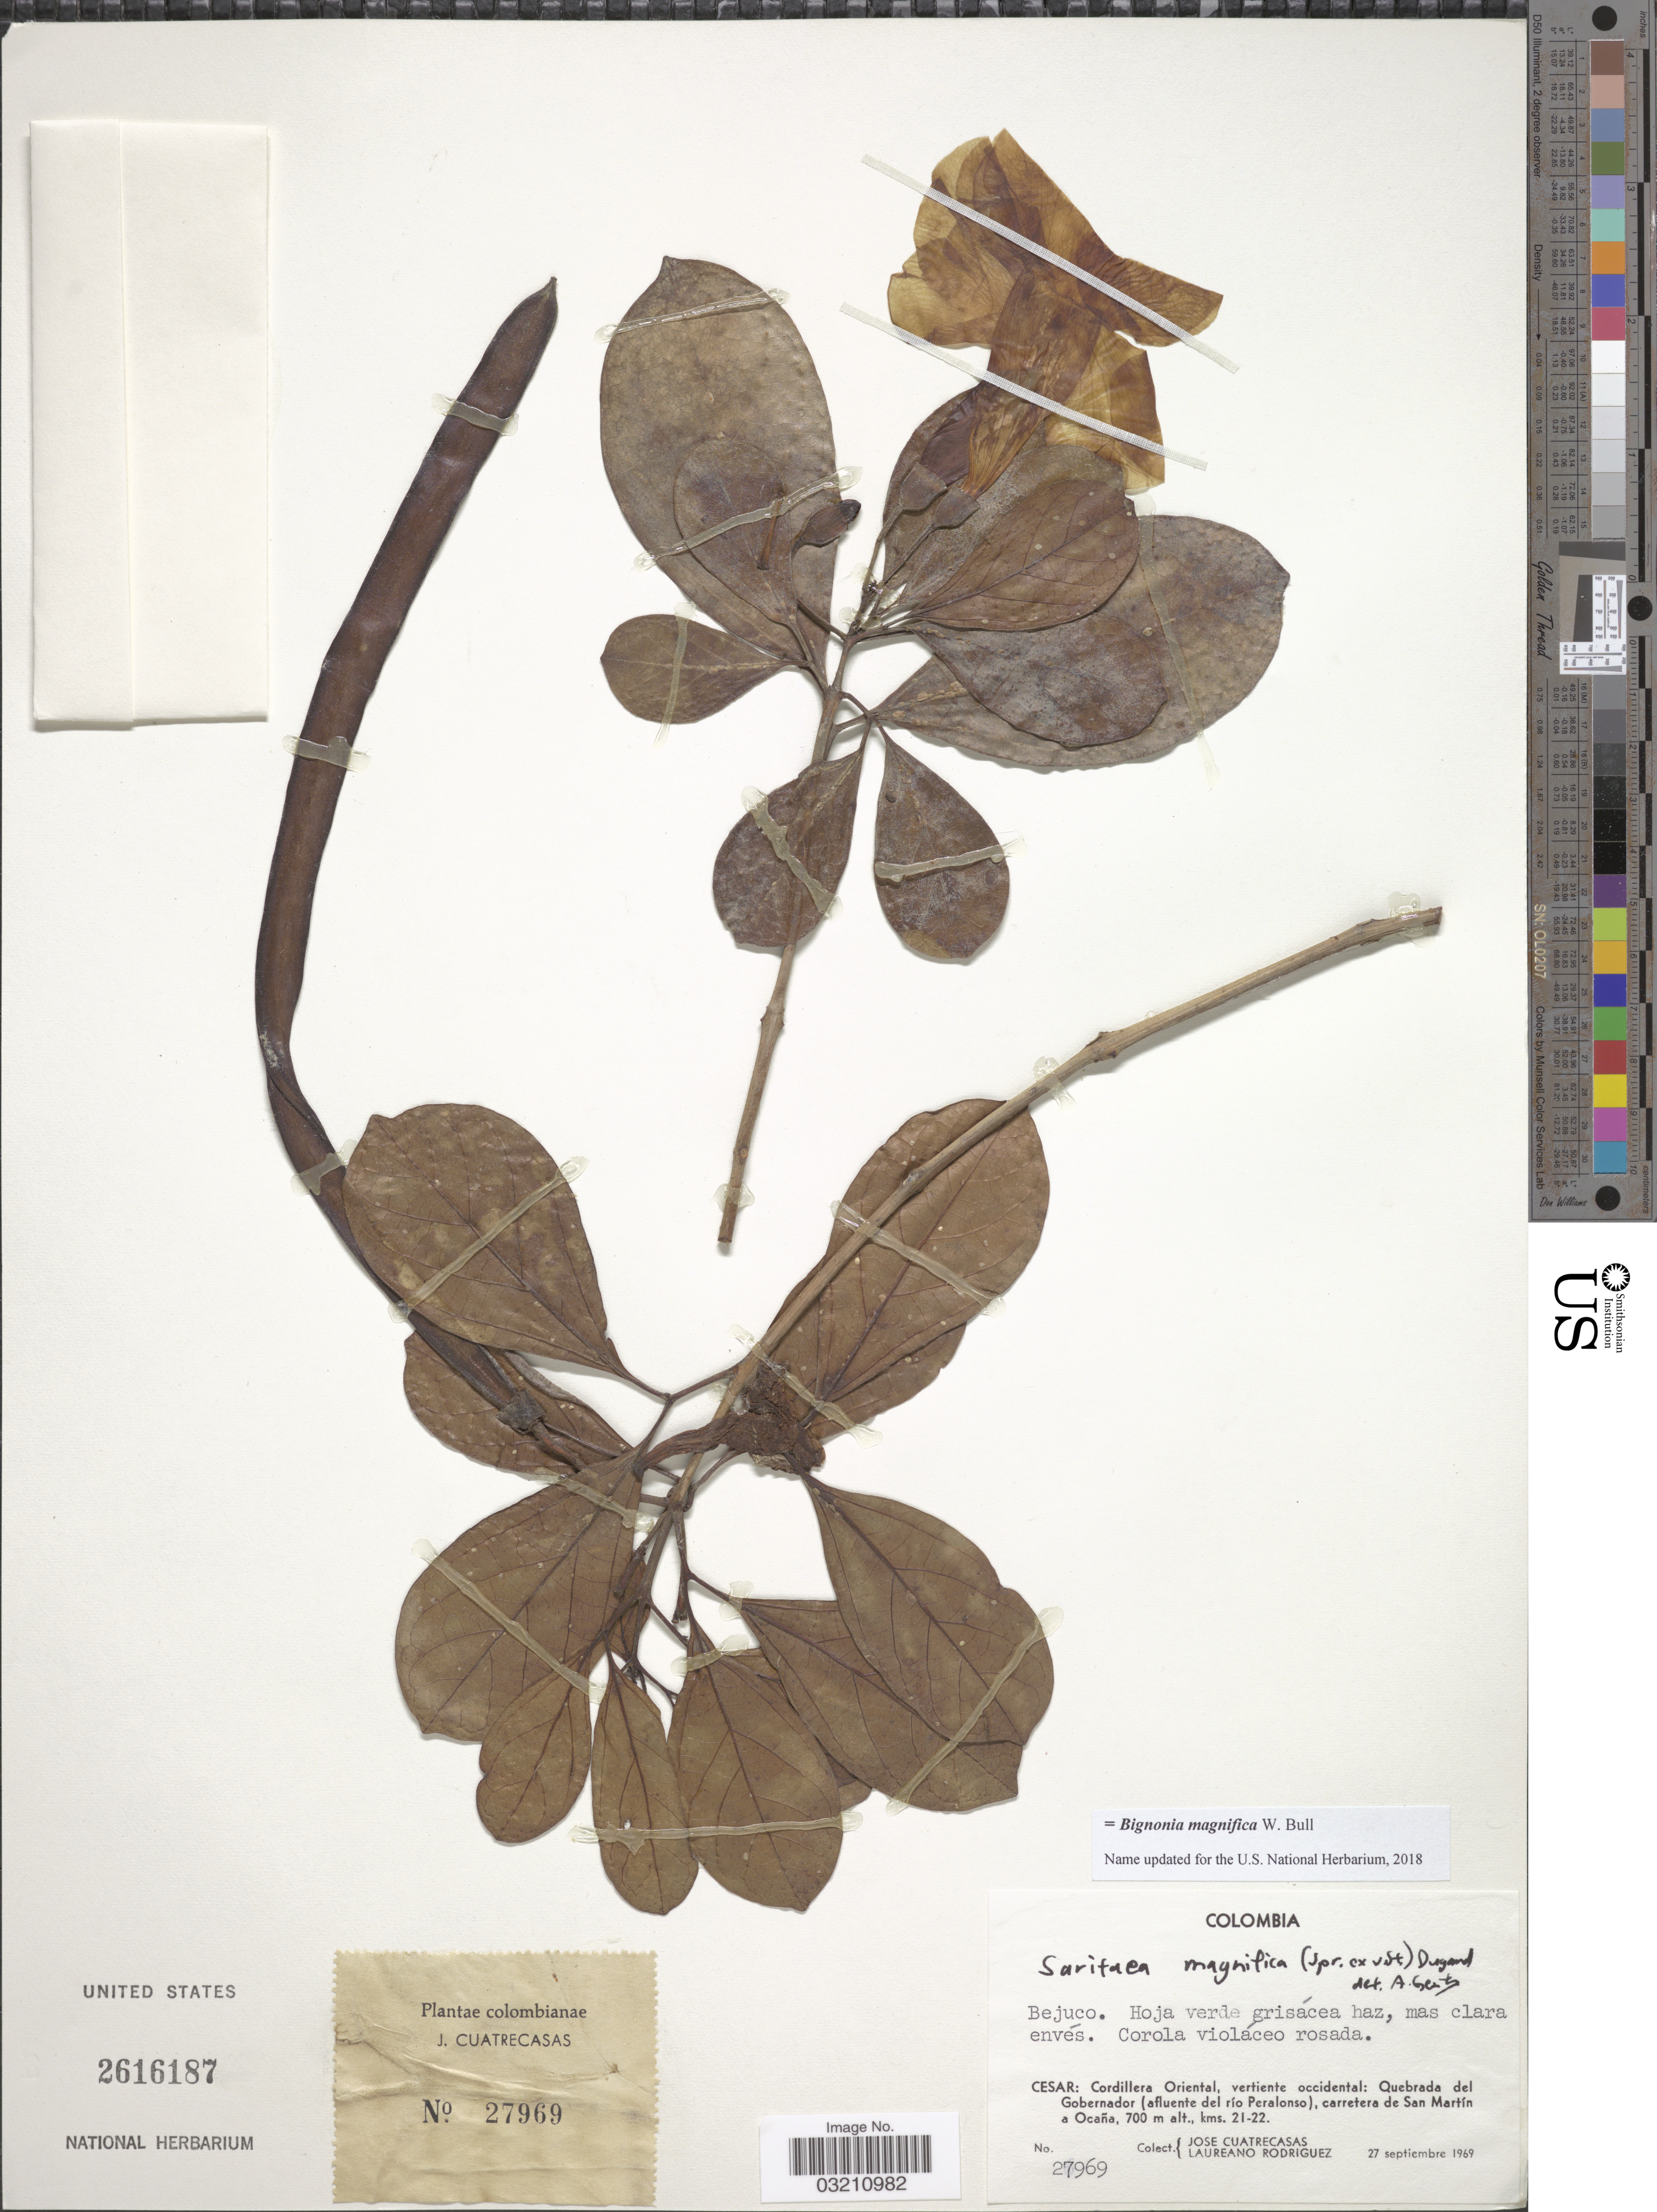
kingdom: Plantae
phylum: Tracheophyta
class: Magnoliopsida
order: Lamiales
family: Bignoniaceae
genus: Bignonia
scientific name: Bignonia magnifica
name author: W. Bull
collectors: J. Cuatrecasas & L. Rodriguez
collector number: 27969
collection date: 1969-09-27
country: Colombia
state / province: Cesar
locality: Cordillera Oriental, vertiente occidental: Quebrada del Gobernador (afluente del río Peralonso), carretera de San Martín a Ocaña, kms. 21-22.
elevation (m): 700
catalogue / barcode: US 2616187